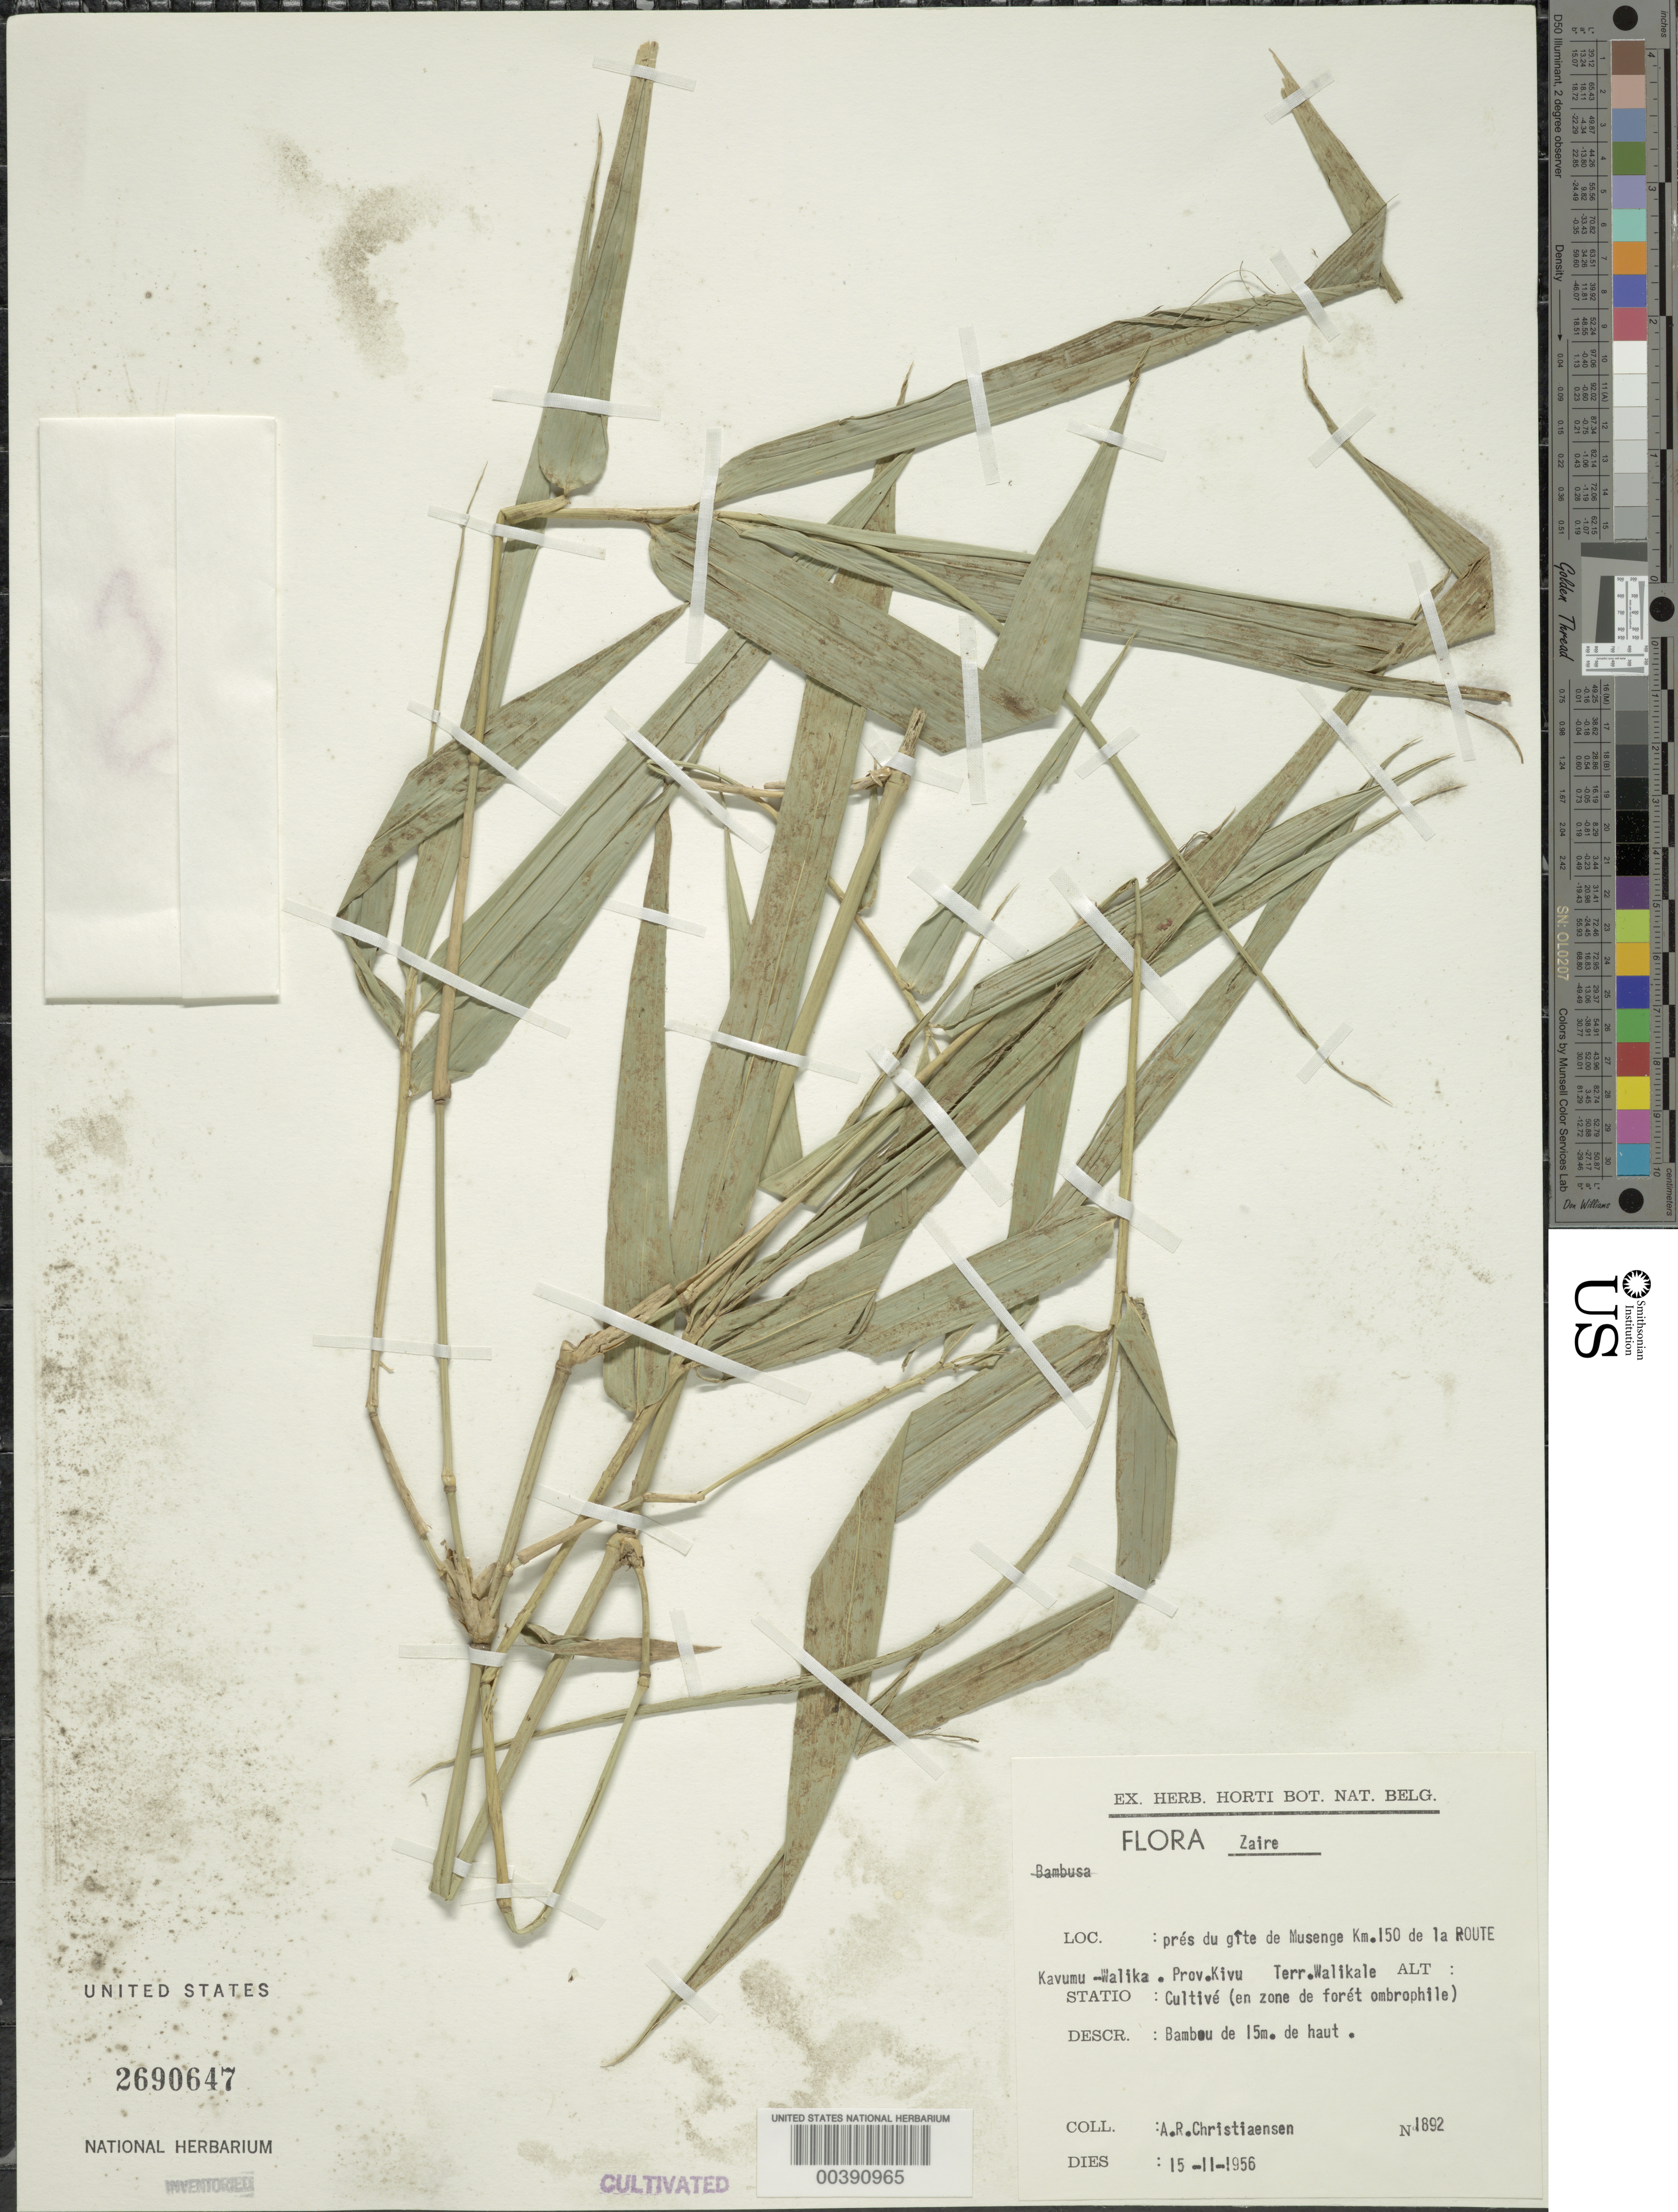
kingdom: Plantae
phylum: Tracheophyta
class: Liliopsida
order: Poales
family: Poaceae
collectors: A. Christiaensen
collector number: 1892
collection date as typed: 15 Nov 1956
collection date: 1956-11-15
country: Congo, Democratic Republic of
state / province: Nord-Kivu / Sud-Kivu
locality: Kuvumu-walika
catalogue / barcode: US 2690647